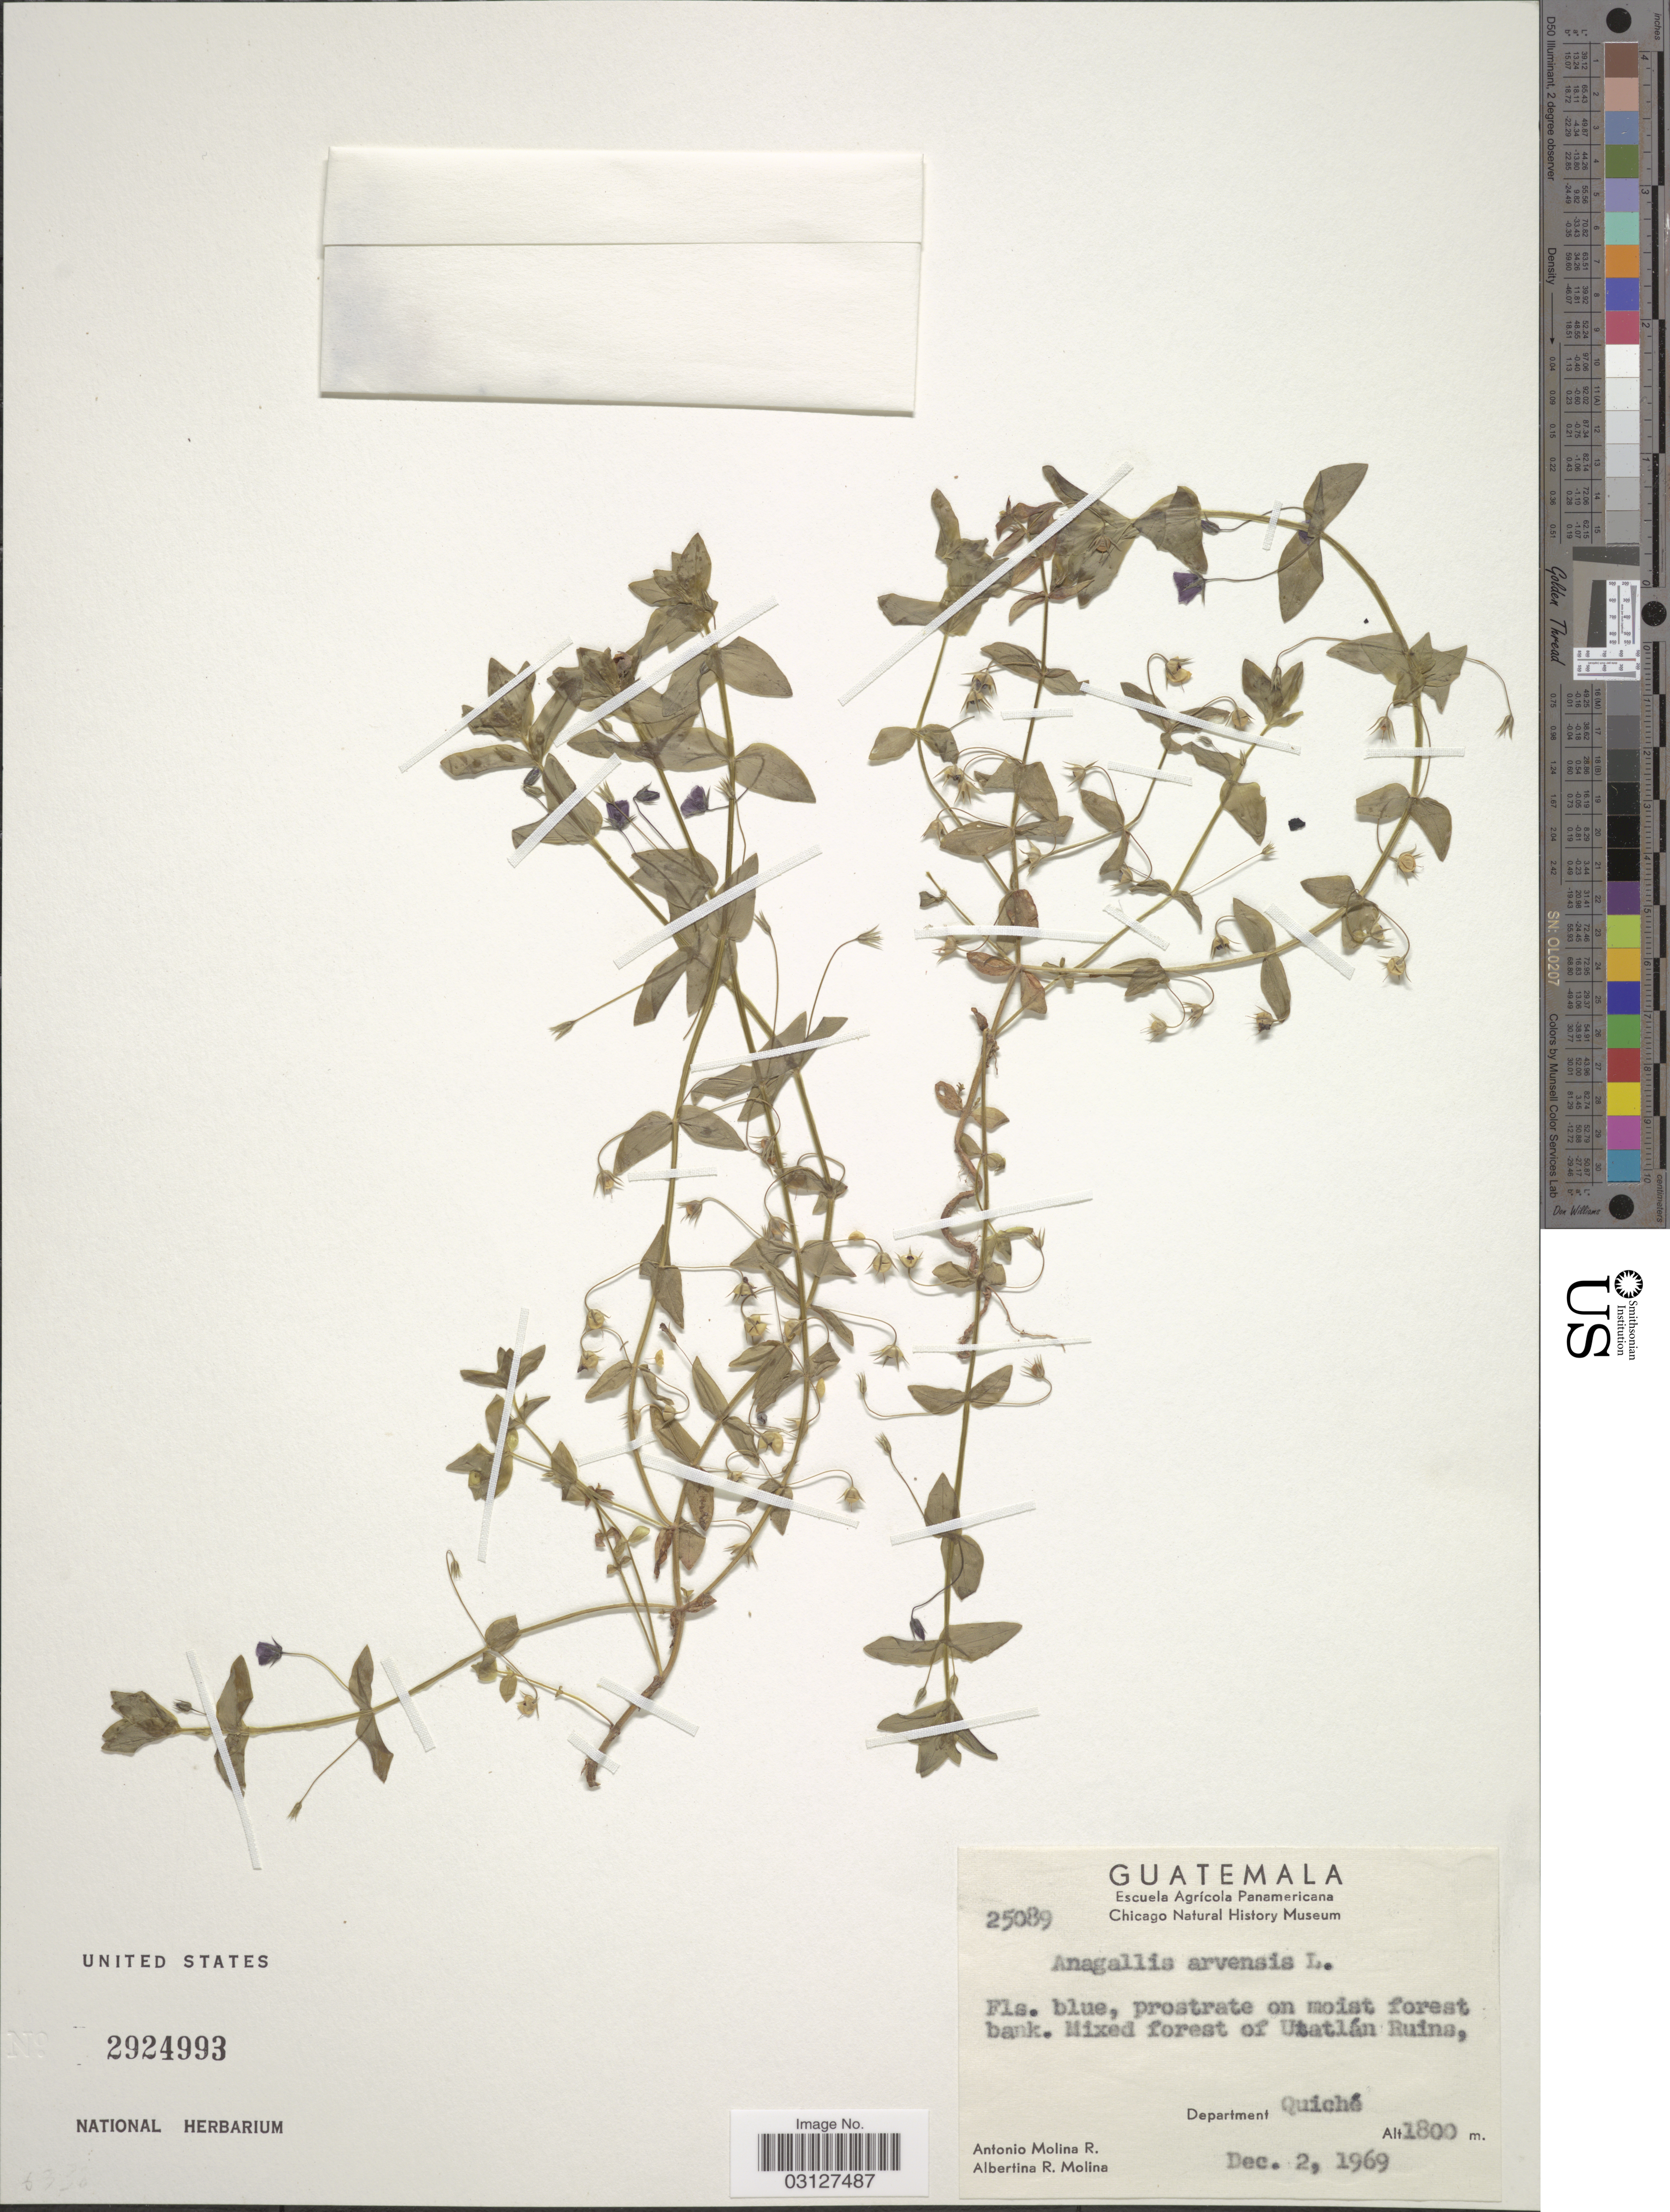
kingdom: Plantae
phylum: Tracheophyta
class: Magnoliopsida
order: Ericales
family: Primulaceae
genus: Anagallis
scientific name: Anagallis arvensis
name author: L.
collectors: A. Molina R. & A. R. Molina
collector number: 25089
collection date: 1969-12-02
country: Guatemala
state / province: El Quiché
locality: Mixed forest of Utatlán Ruins, Department Quiché.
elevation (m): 1800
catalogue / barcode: US 2924993